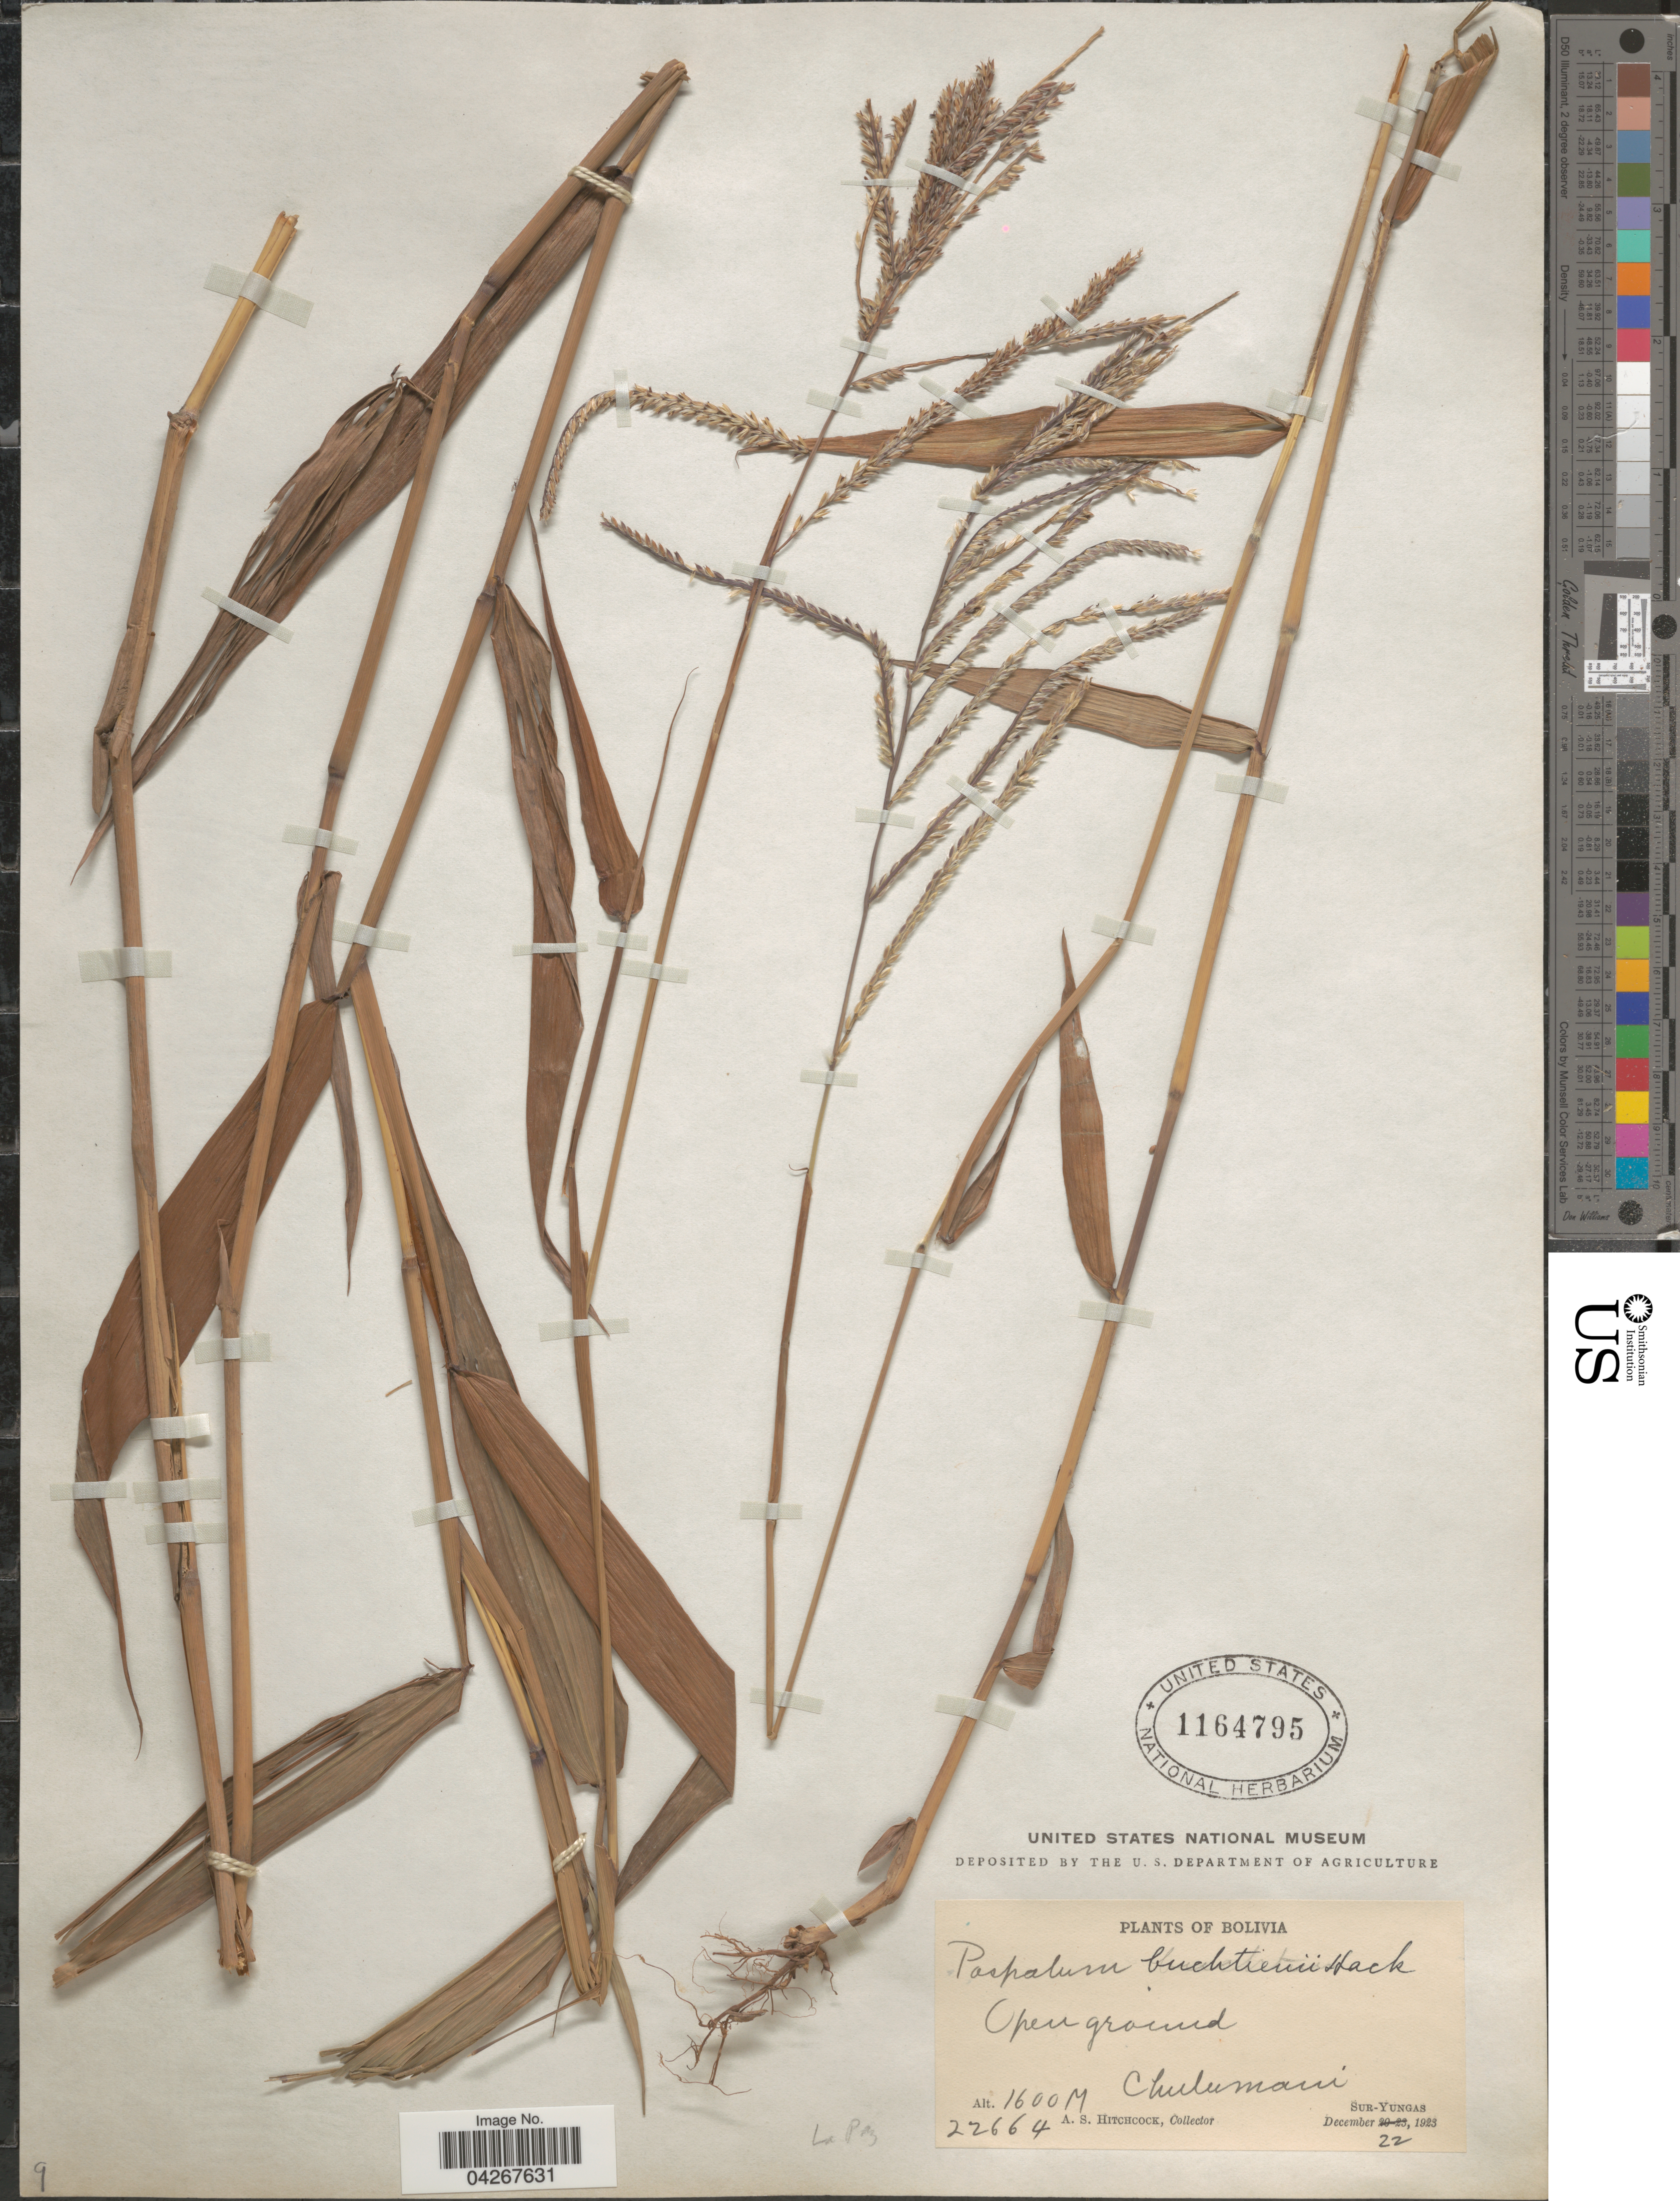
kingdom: Plantae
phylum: Tracheophyta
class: Liliopsida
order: Poales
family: Poaceae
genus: Paspalum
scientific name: Paspalum buchtienii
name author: Hack.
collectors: A. S. Hitchcock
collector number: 22664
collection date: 1923-12-22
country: Bolivia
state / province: La Paz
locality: Open ground. Chulumani. Sur-Yungas.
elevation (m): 1600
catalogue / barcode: US 1164795